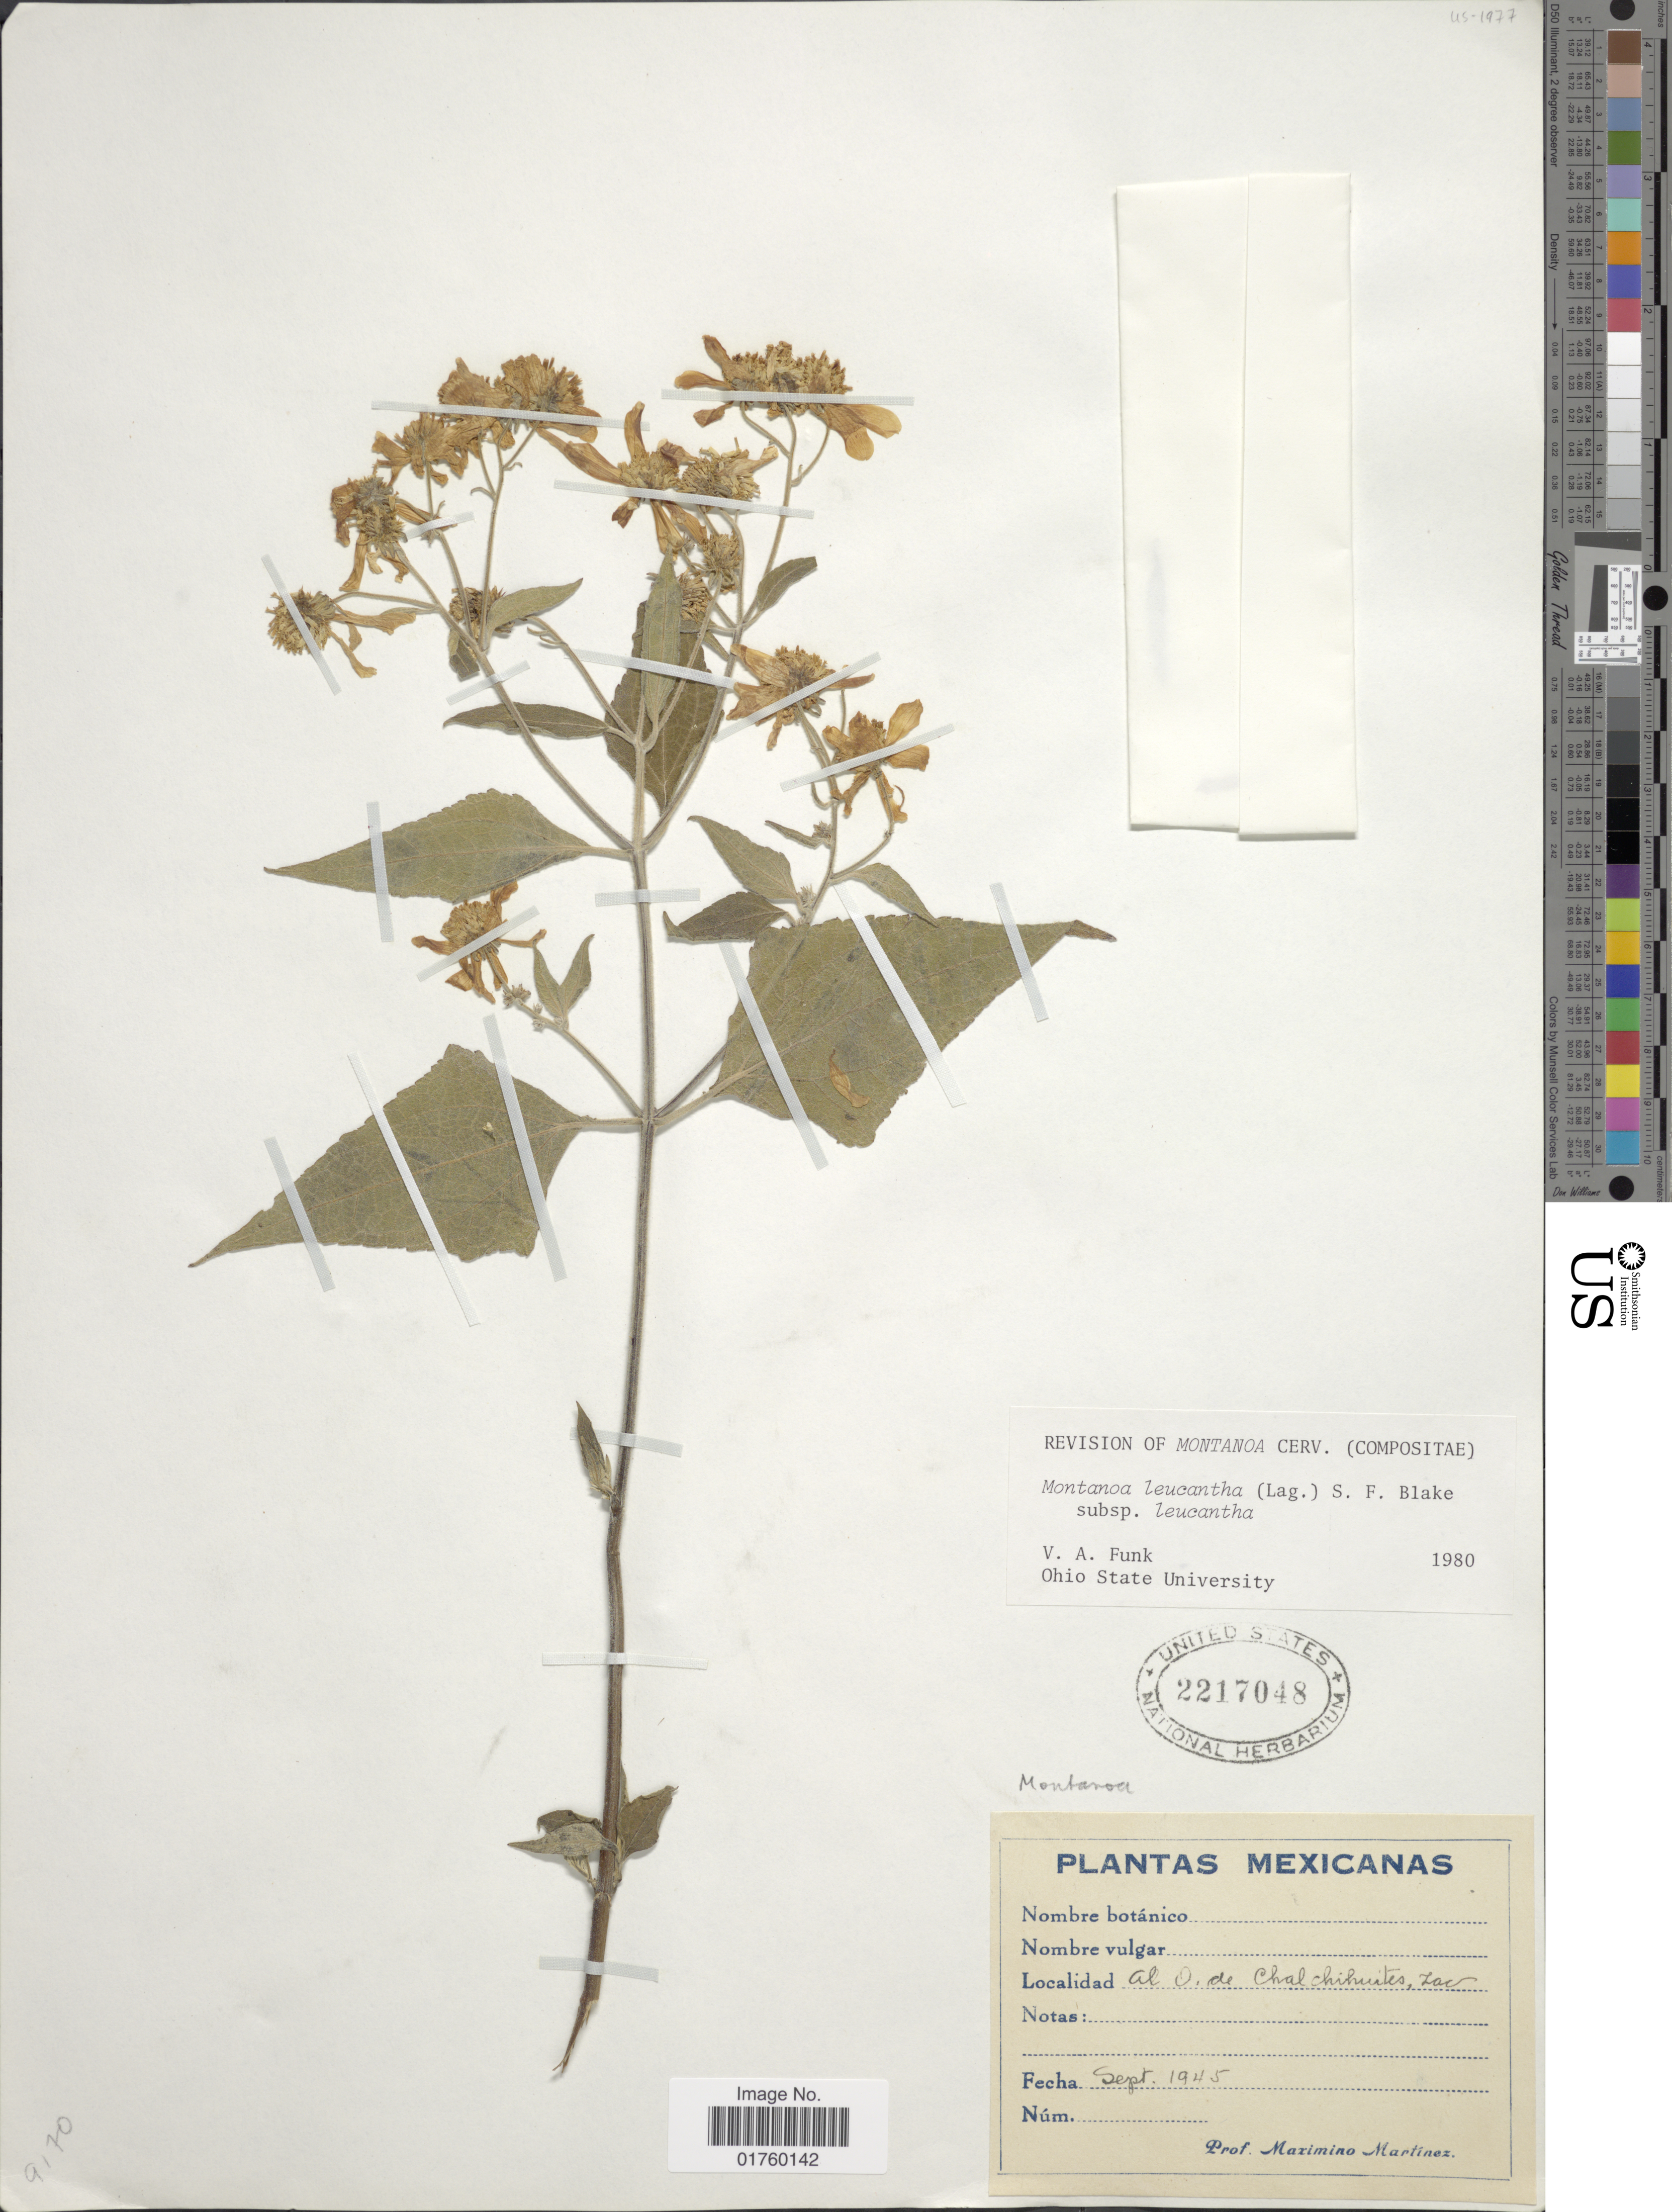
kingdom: Plantae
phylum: Tracheophyta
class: Magnoliopsida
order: Asterales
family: Asteraceae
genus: Montanoa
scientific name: Montanoa leucantha subsp. leucantha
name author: (Lag.) S.F. Blake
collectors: M. Martínez M.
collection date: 1945-09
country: Mexico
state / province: Zacatecas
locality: Al O. de Chalchihuitea.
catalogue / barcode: US 2217048